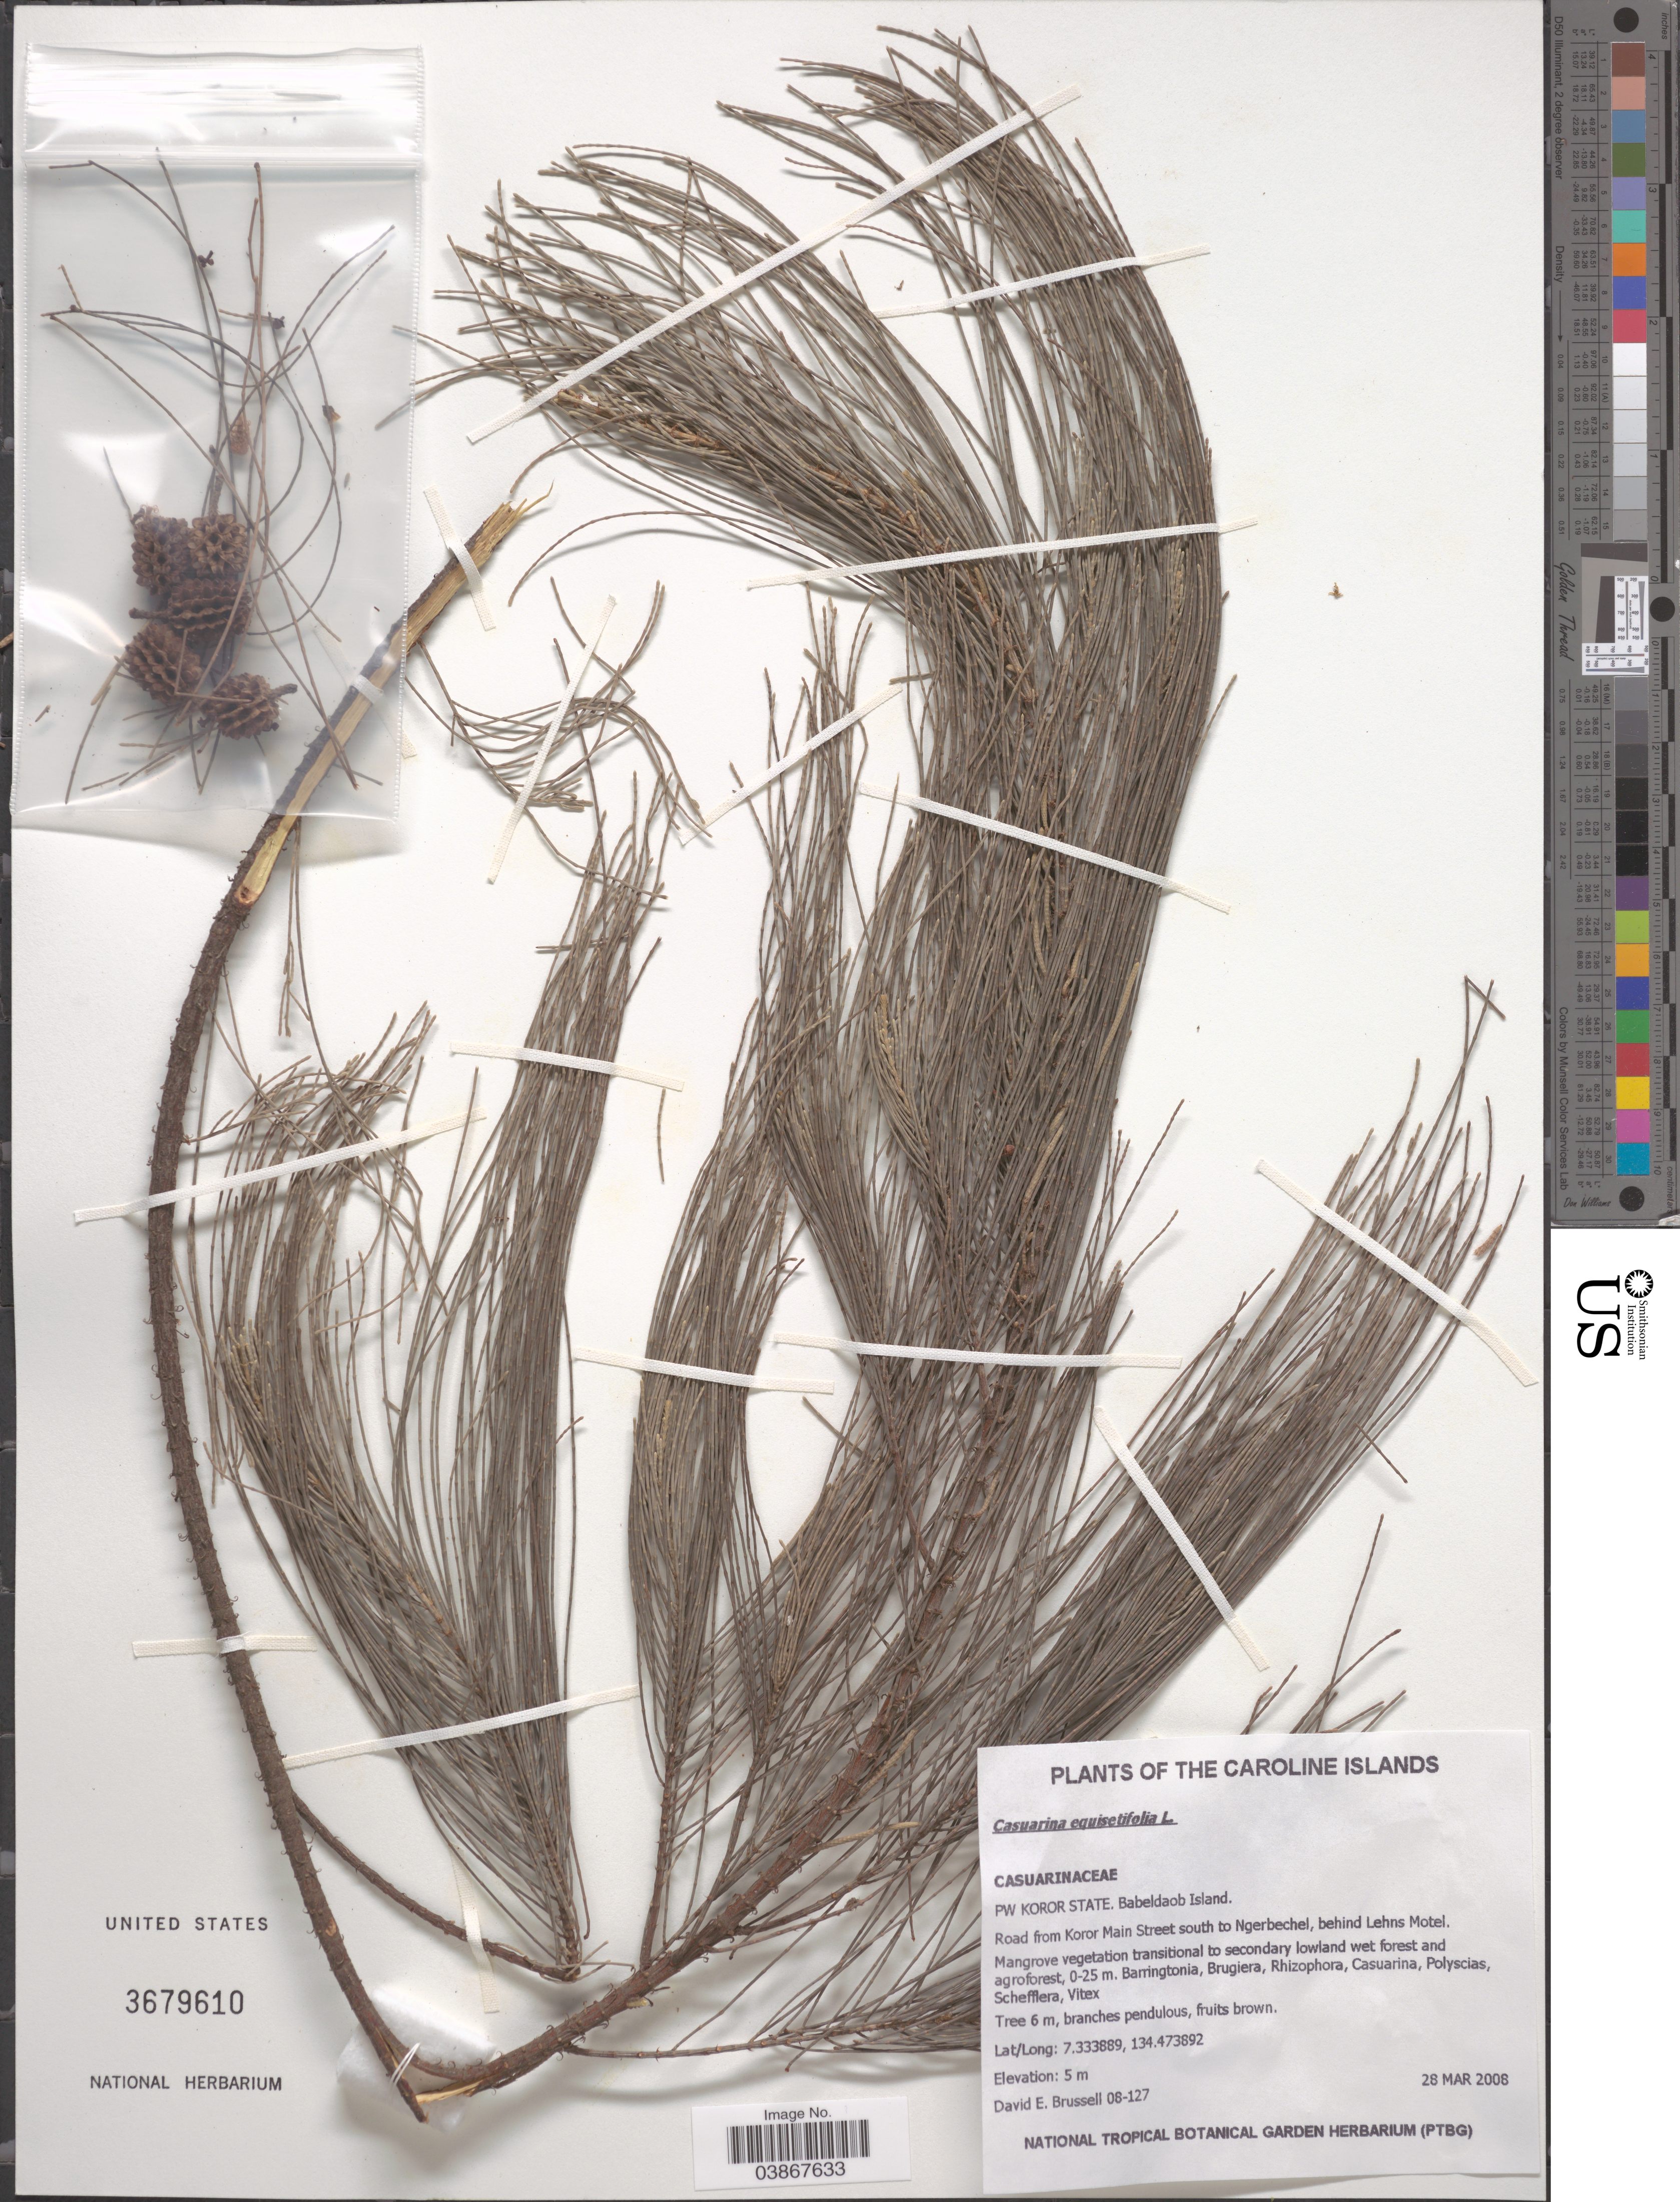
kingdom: Plantae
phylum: Tracheophyta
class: Magnoliopsida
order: Fagales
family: Casuarinaceae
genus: Casuarina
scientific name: Casuarina equisetifolia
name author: L.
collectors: D. Brussell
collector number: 08-127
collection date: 2008-03-28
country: Palau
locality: The Caroline Islands. Pw Koror State. Babeldaob Island. Road from Koror Main Street south to Ngerbechel, behind Lehns Motel.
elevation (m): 5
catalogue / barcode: US 3679610